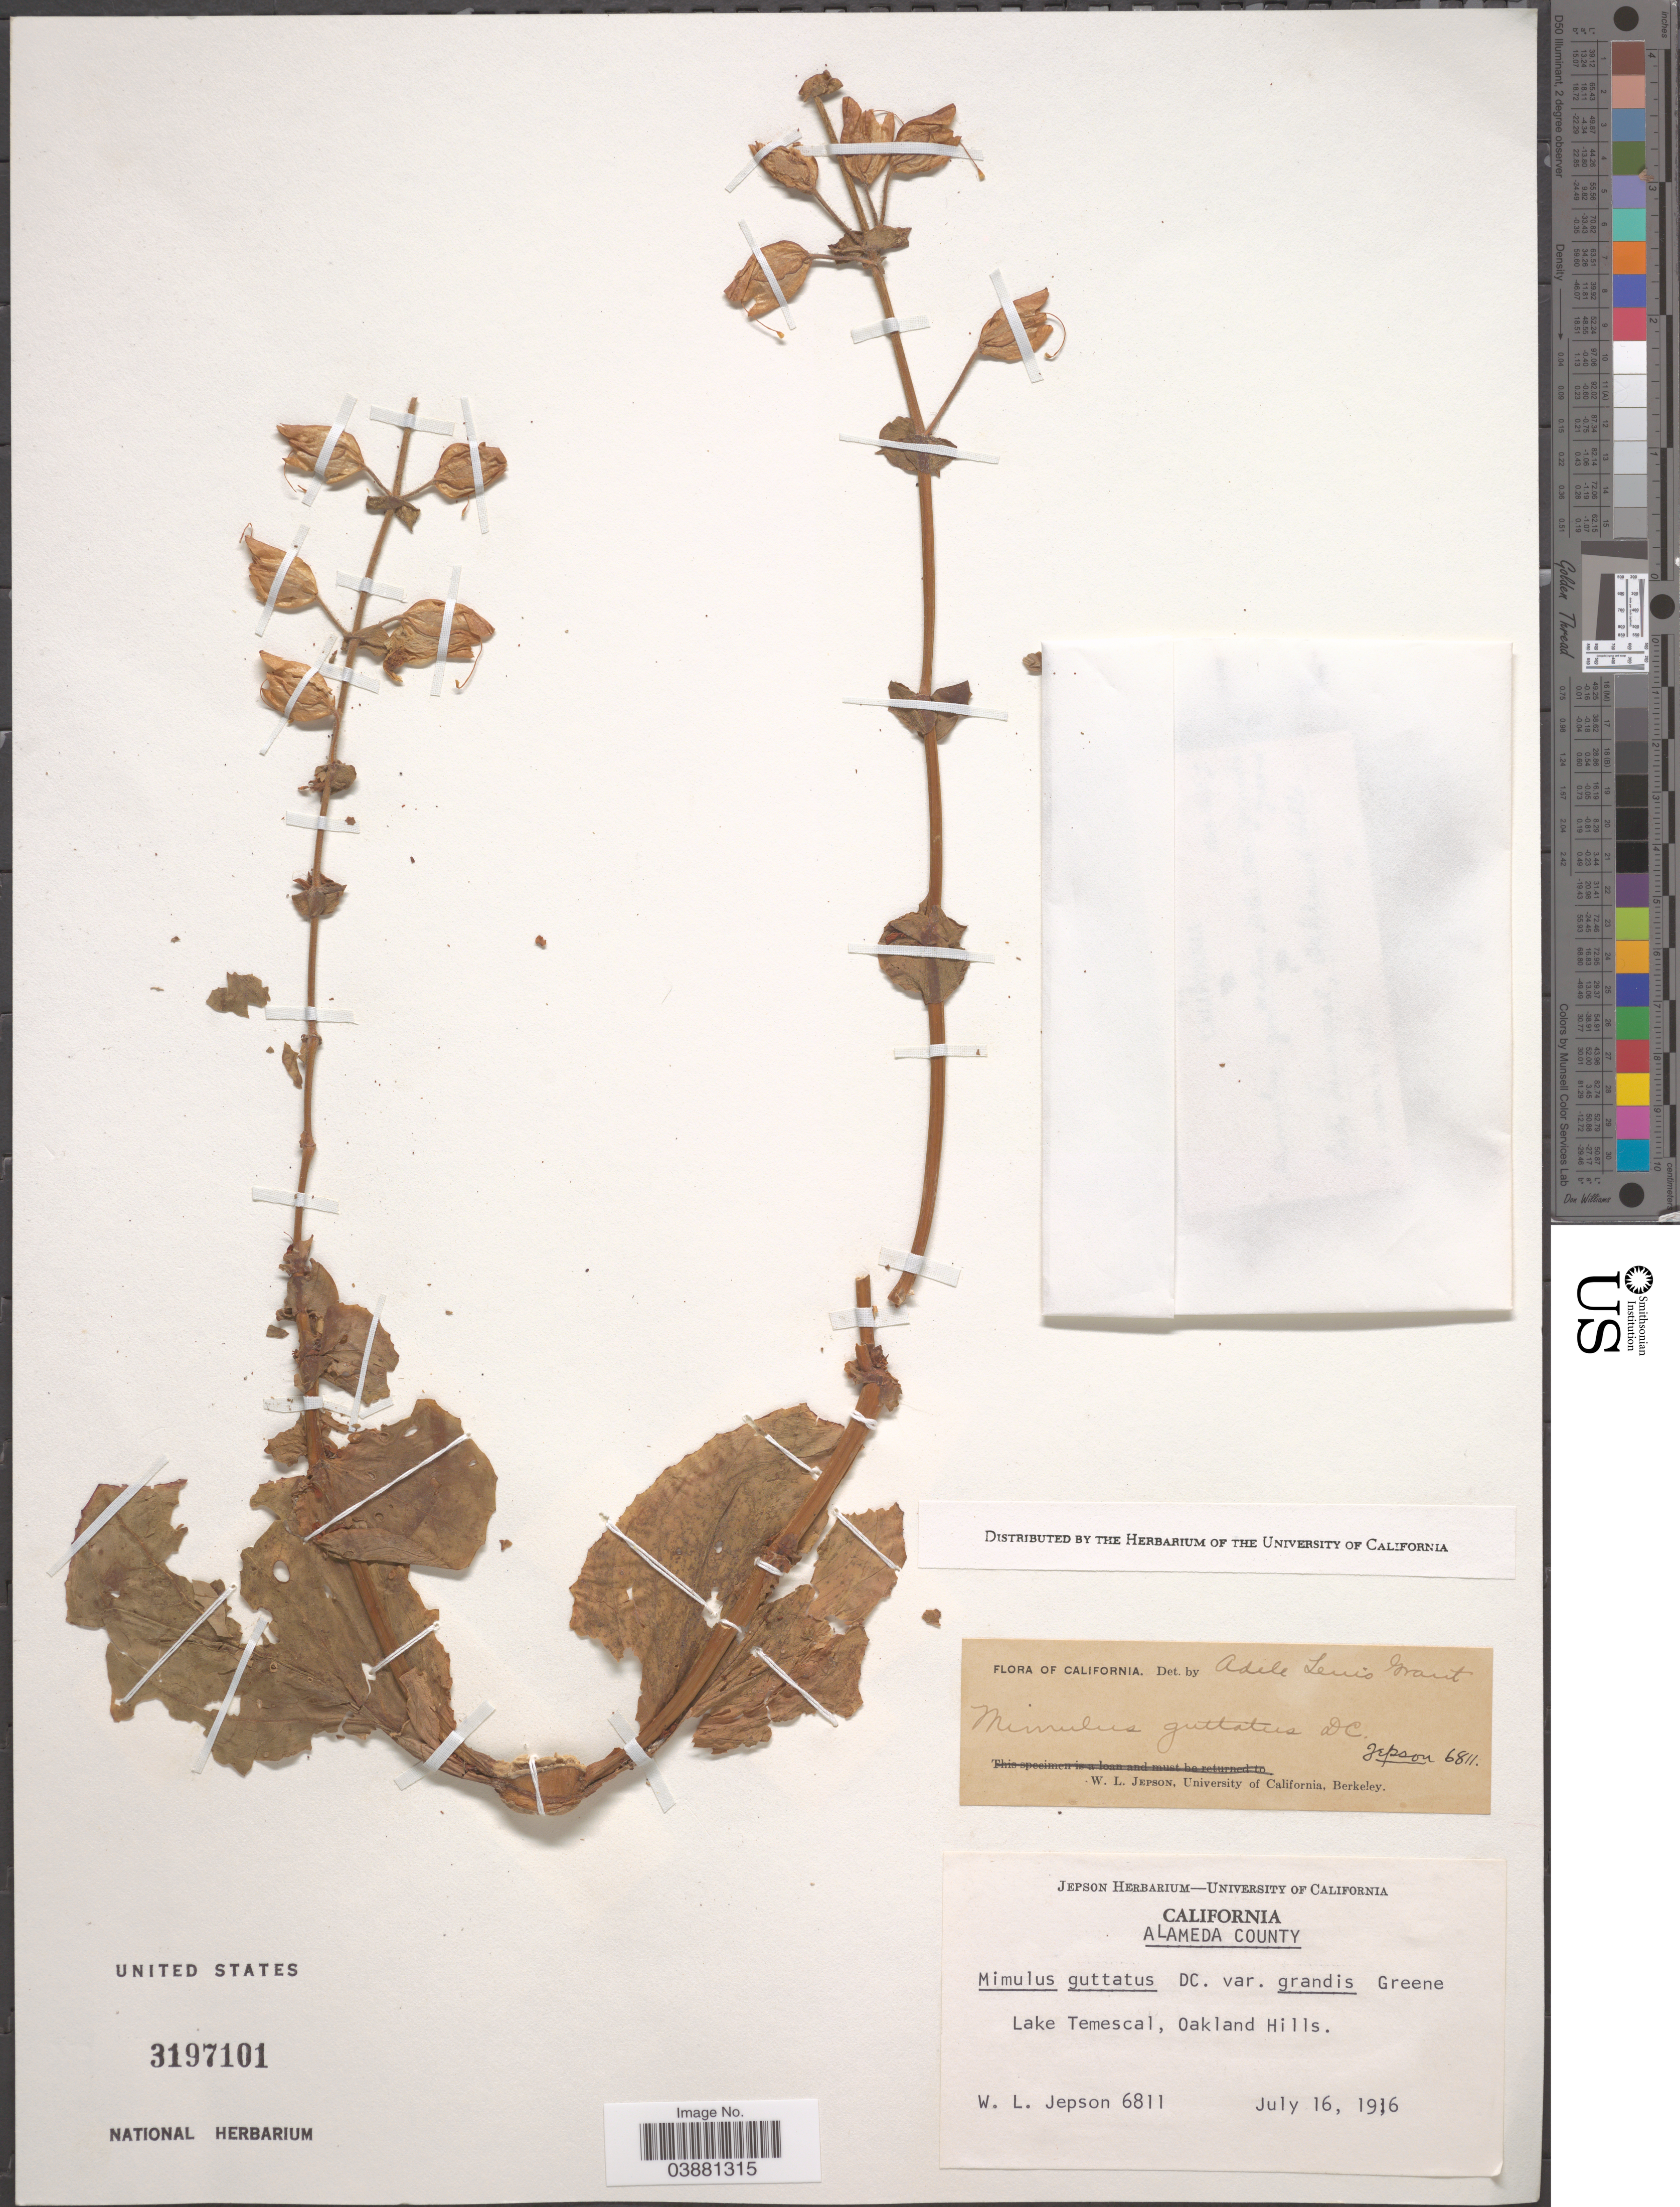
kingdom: Plantae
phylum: Tracheophyta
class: Magnoliopsida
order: Lamiales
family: Phrymaceae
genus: Mimulus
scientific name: Mimulus guttatus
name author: DC.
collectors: W. L. Jepson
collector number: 6811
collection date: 1916-07-16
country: United States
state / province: California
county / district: Alameda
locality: Alameda County. Lake Temescal, Oakland Hills.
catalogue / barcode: US 3197101